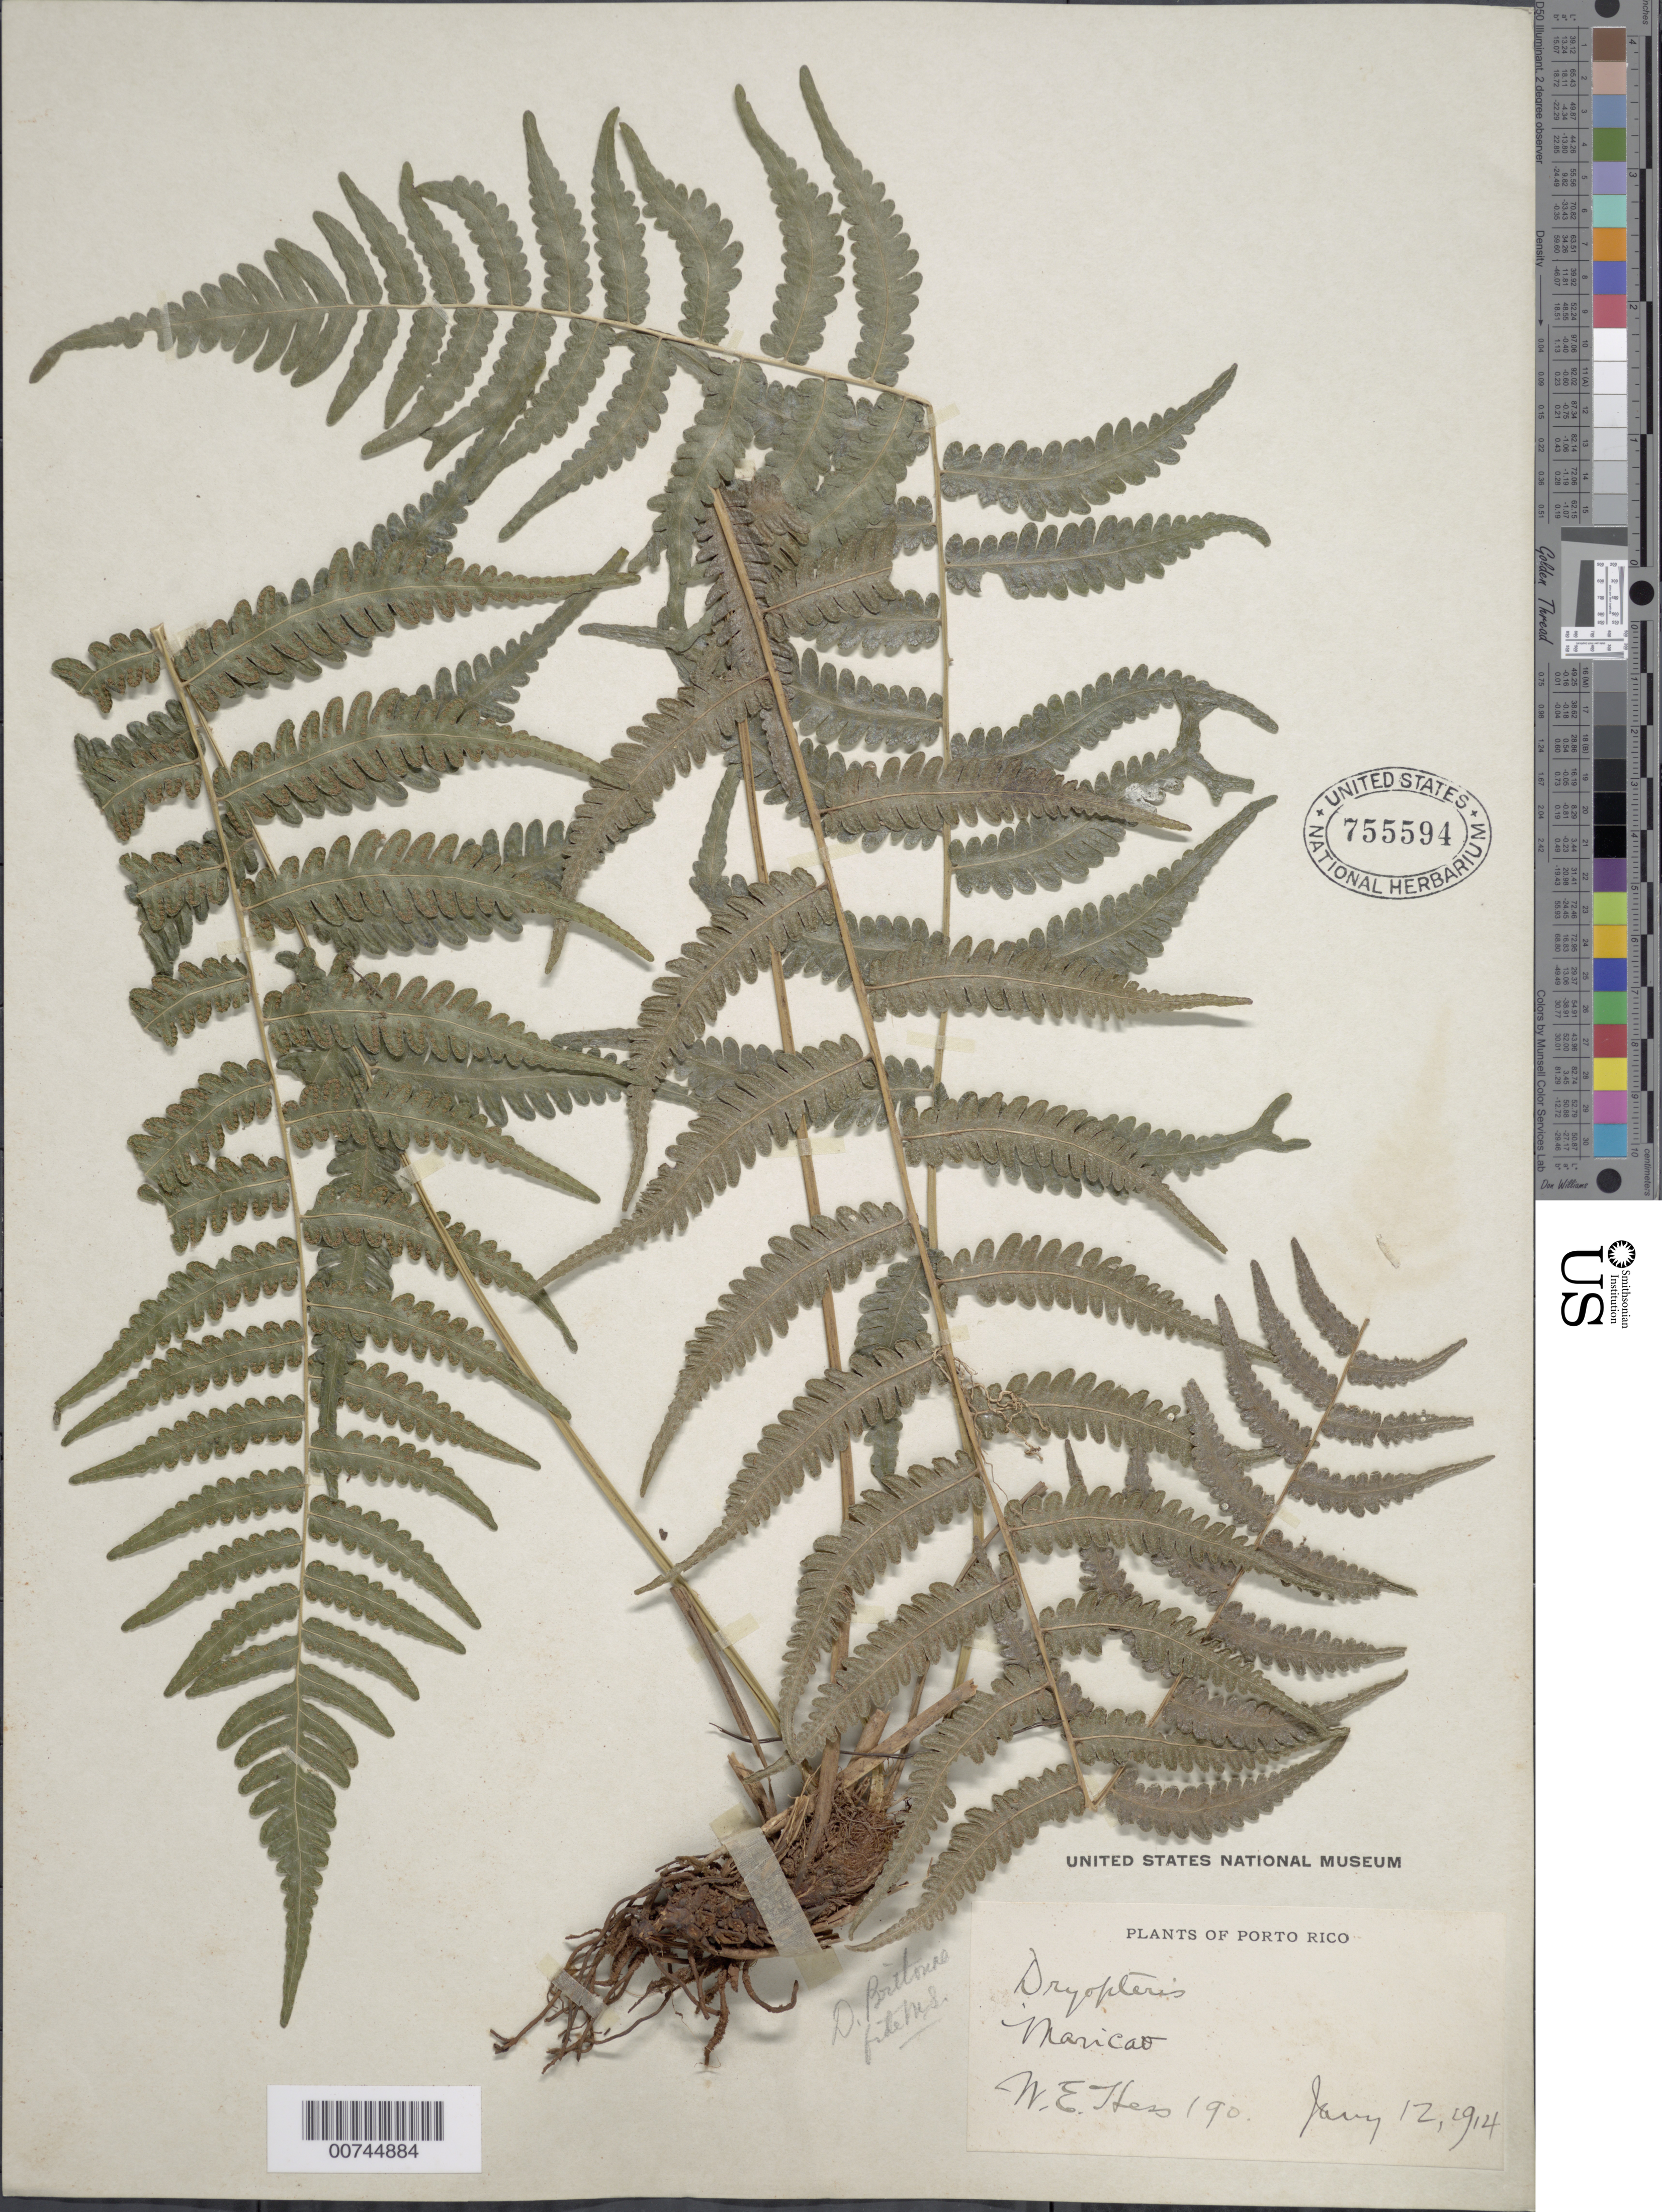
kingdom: Plantae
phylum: Tracheophyta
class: Polypodiopsida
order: Polypodiales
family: Thelypteridaceae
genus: Goniopteris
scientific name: Goniopteris brittonae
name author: (Slosson ex Maxon) Ching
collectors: W. Hess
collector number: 190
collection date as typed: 12 Jan 1914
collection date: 1914-01-12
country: Puerto Rico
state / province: Maricao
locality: Maricao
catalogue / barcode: US 755594